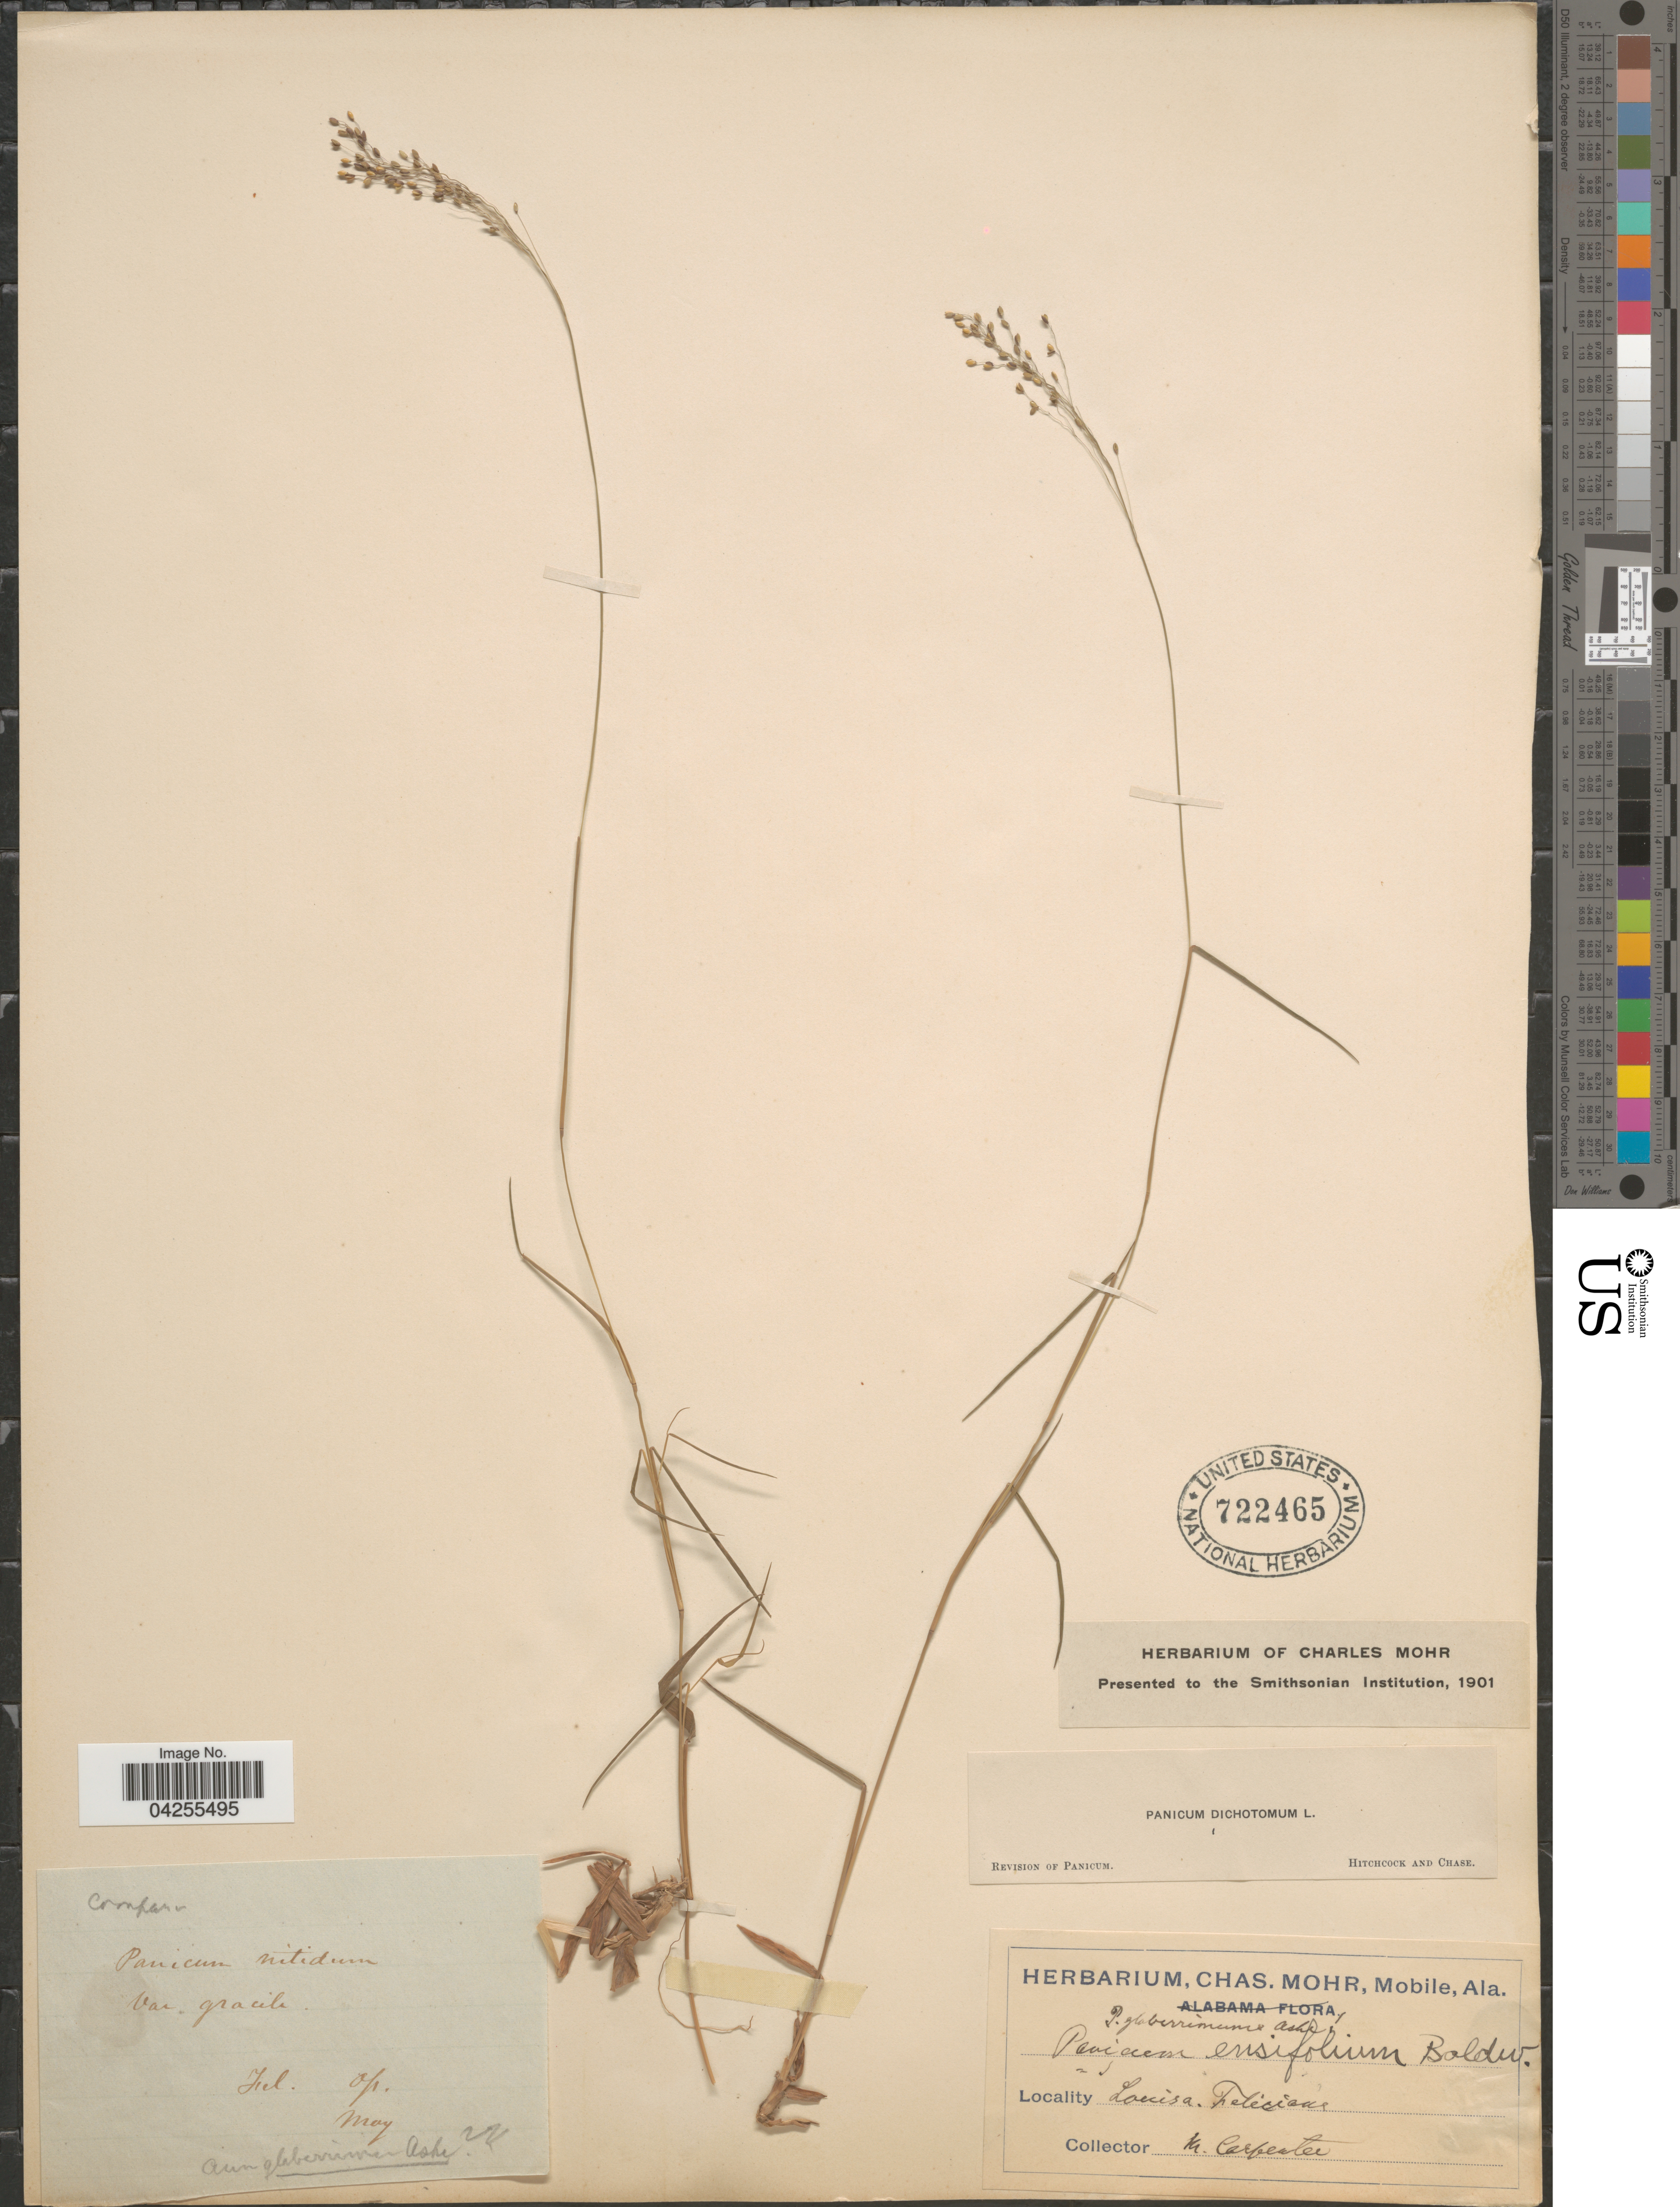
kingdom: Plantae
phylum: Tracheophyta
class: Liliopsida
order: Poales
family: Poaceae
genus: Dichanthelium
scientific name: Dichanthelium dichotomum var. dichotomum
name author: (L.) Gould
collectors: C. Carpenter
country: United States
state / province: Louisiana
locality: Louisa, Feliciana.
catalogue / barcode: US 722465